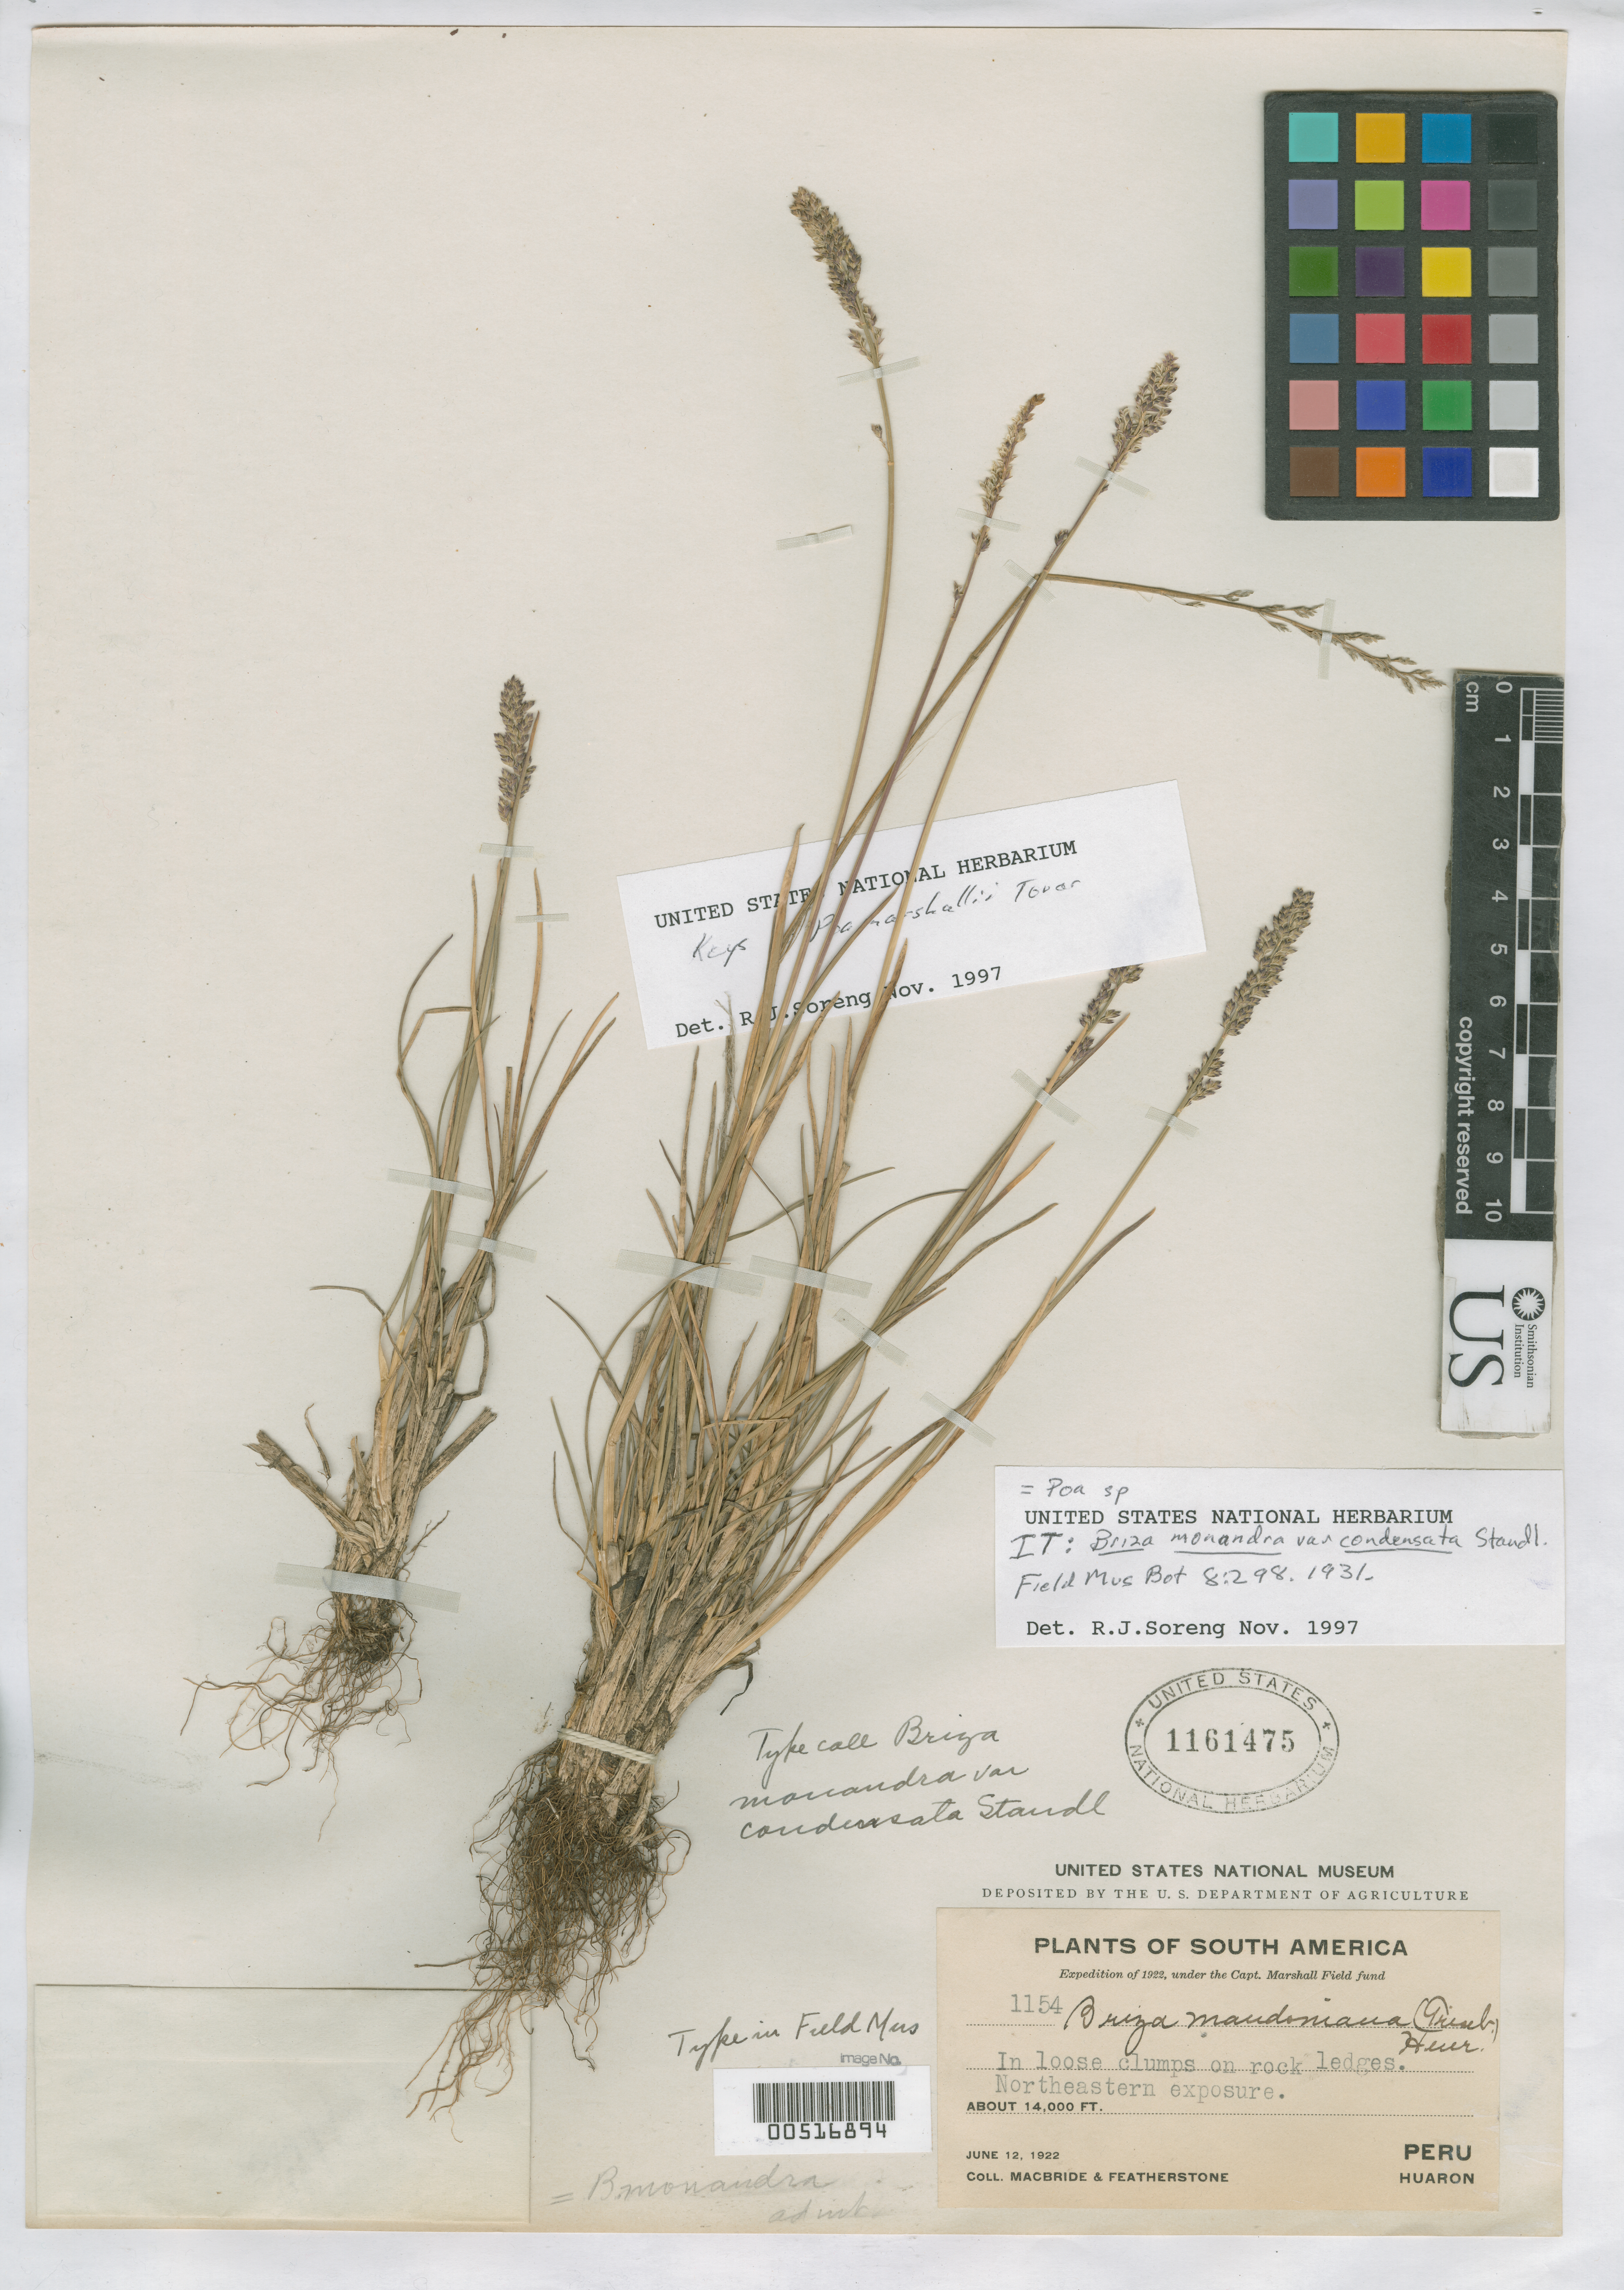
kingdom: Plantae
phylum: Tracheophyta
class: Liliopsida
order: Poales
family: Poaceae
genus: Briza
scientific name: Briza monandra var. condensata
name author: Standl.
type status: Isotype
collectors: J. F. Macbride & W. Featherstone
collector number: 1154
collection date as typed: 12 Jun 1922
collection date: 1922-06-12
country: Peru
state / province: Pasco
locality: Huarón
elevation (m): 4267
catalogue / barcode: US 1161475